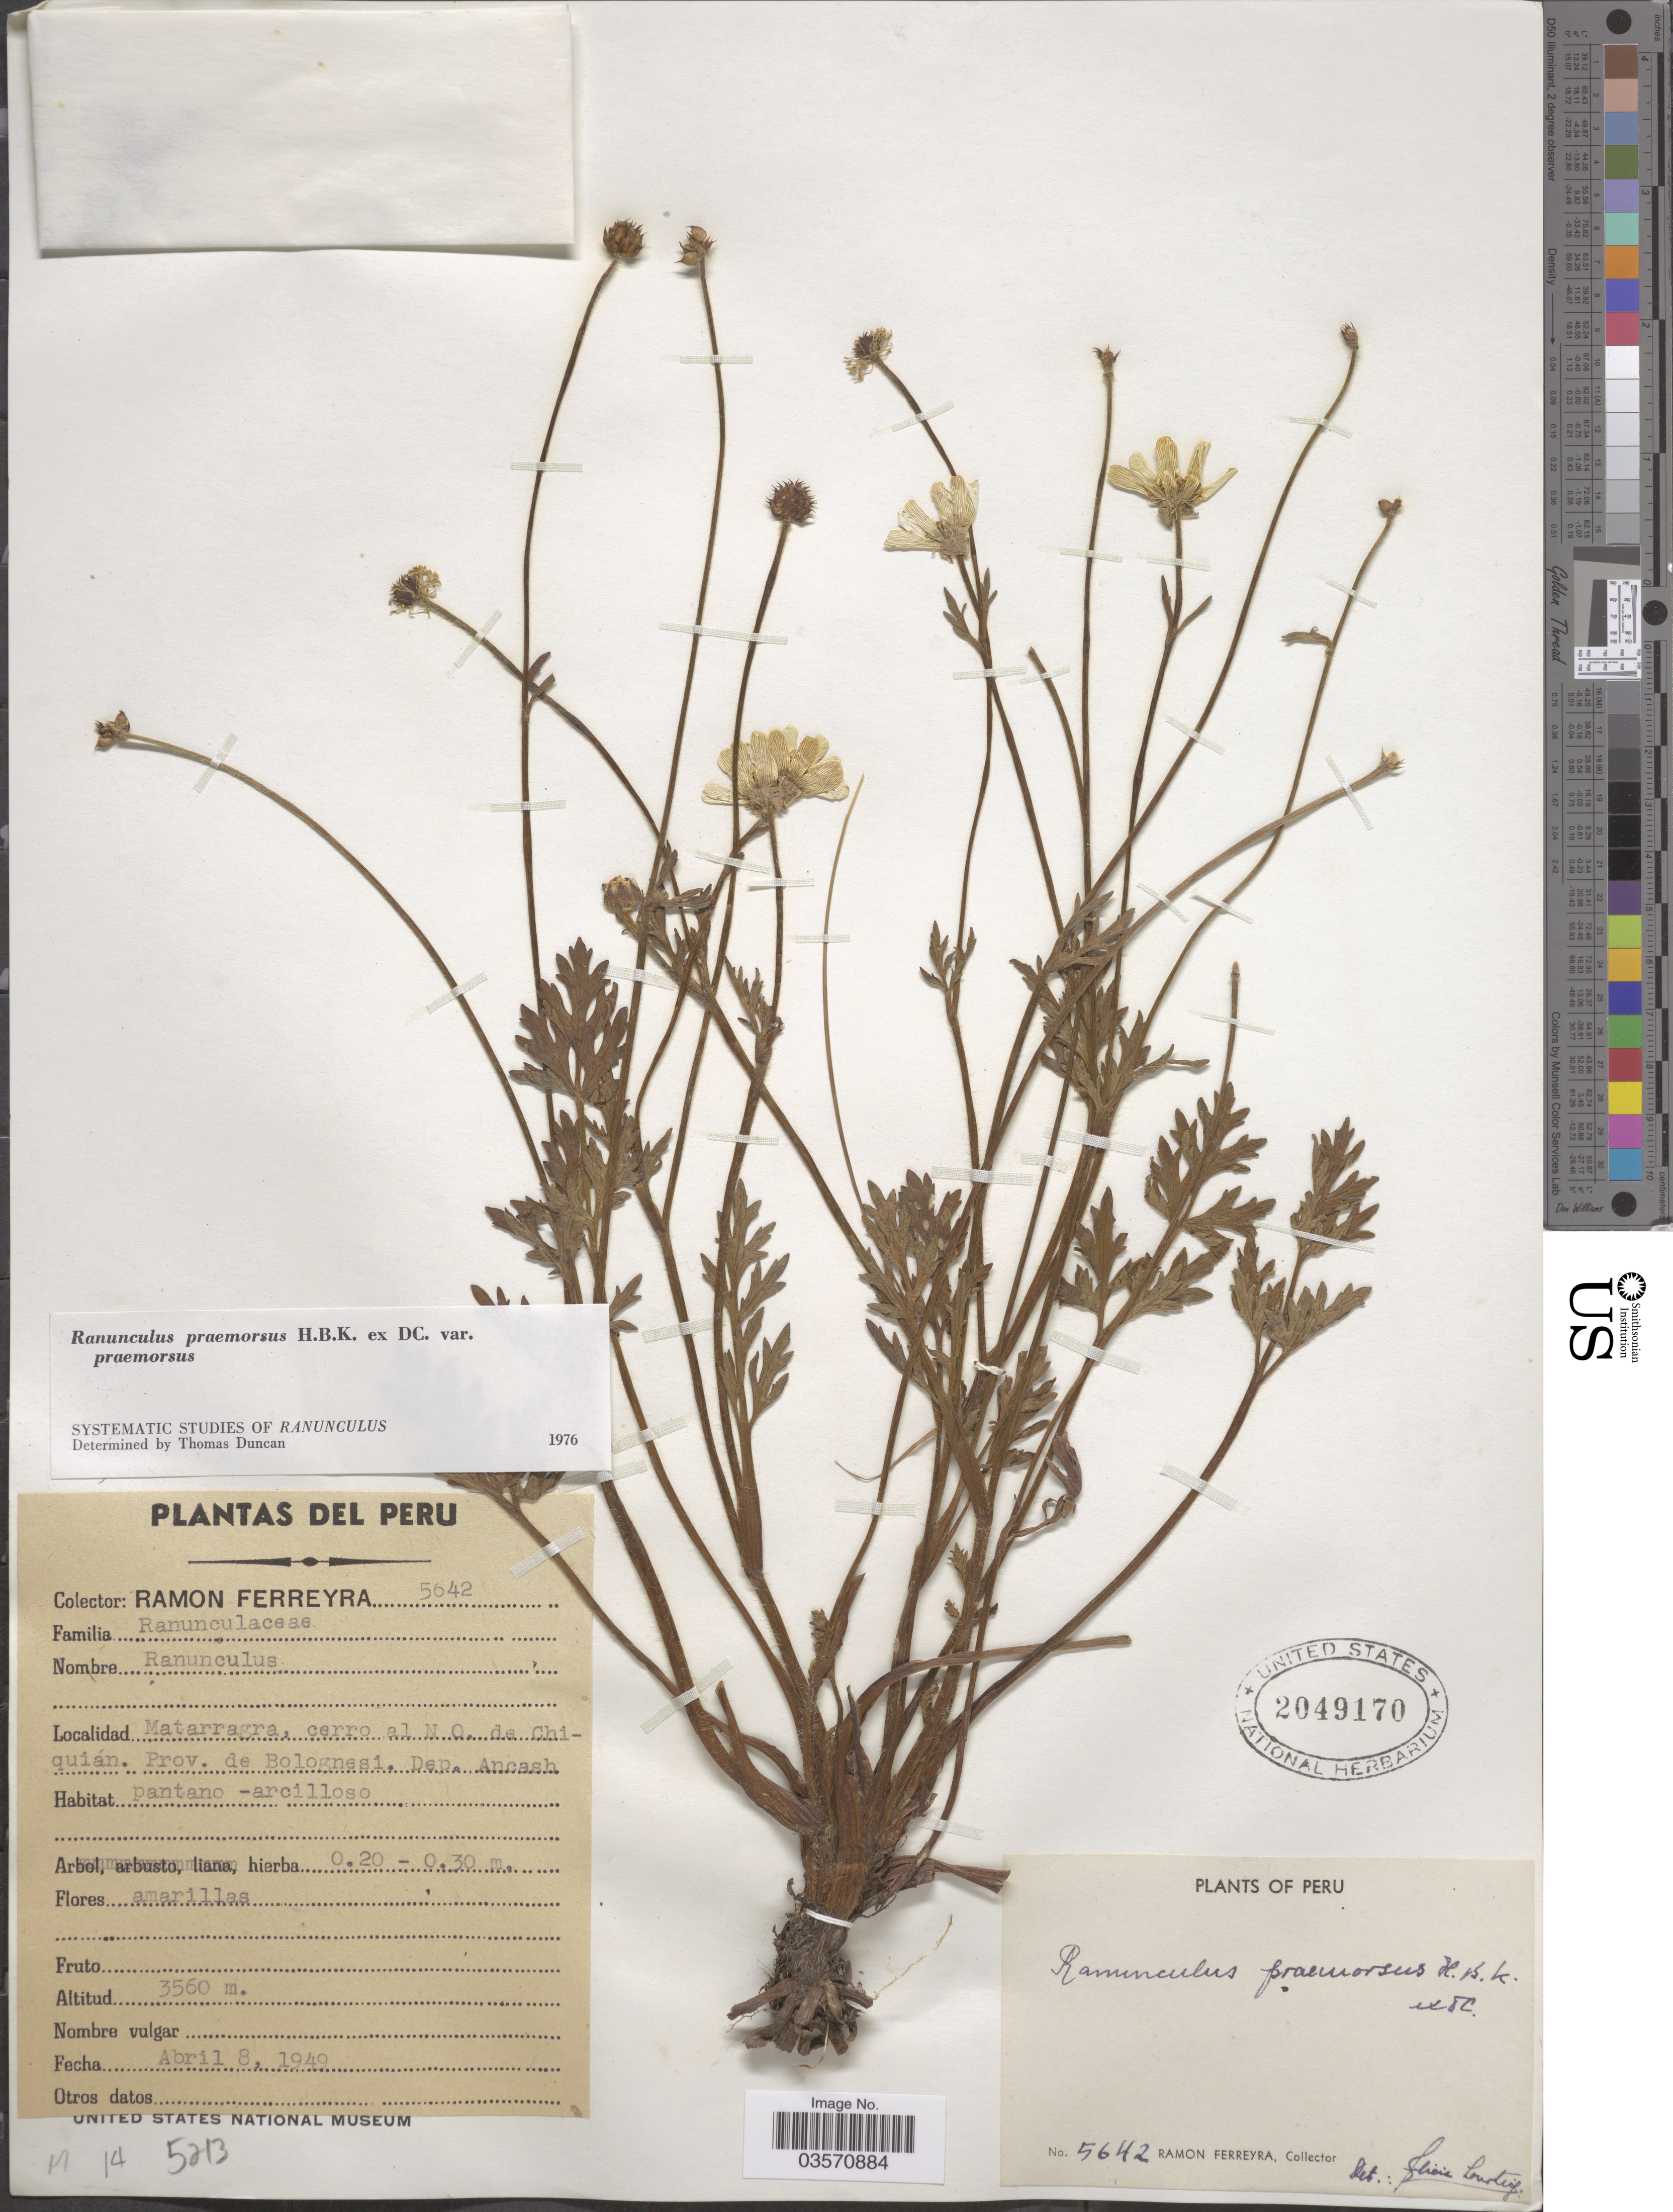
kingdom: Plantae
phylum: Tracheophyta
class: Magnoliopsida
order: Ranunculales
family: Ranunculaceae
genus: Ranunculus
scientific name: Ranunculus praemorsus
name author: Kunth ex DC.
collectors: R. A. Ferreyra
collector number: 5642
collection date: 1949-04-08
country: Peru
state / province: Ancash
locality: Matarragra, cerro al N O, de Chiquián. Prov. de Bolognesi. Dep. Ancash.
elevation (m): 3560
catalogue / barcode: US 2049170